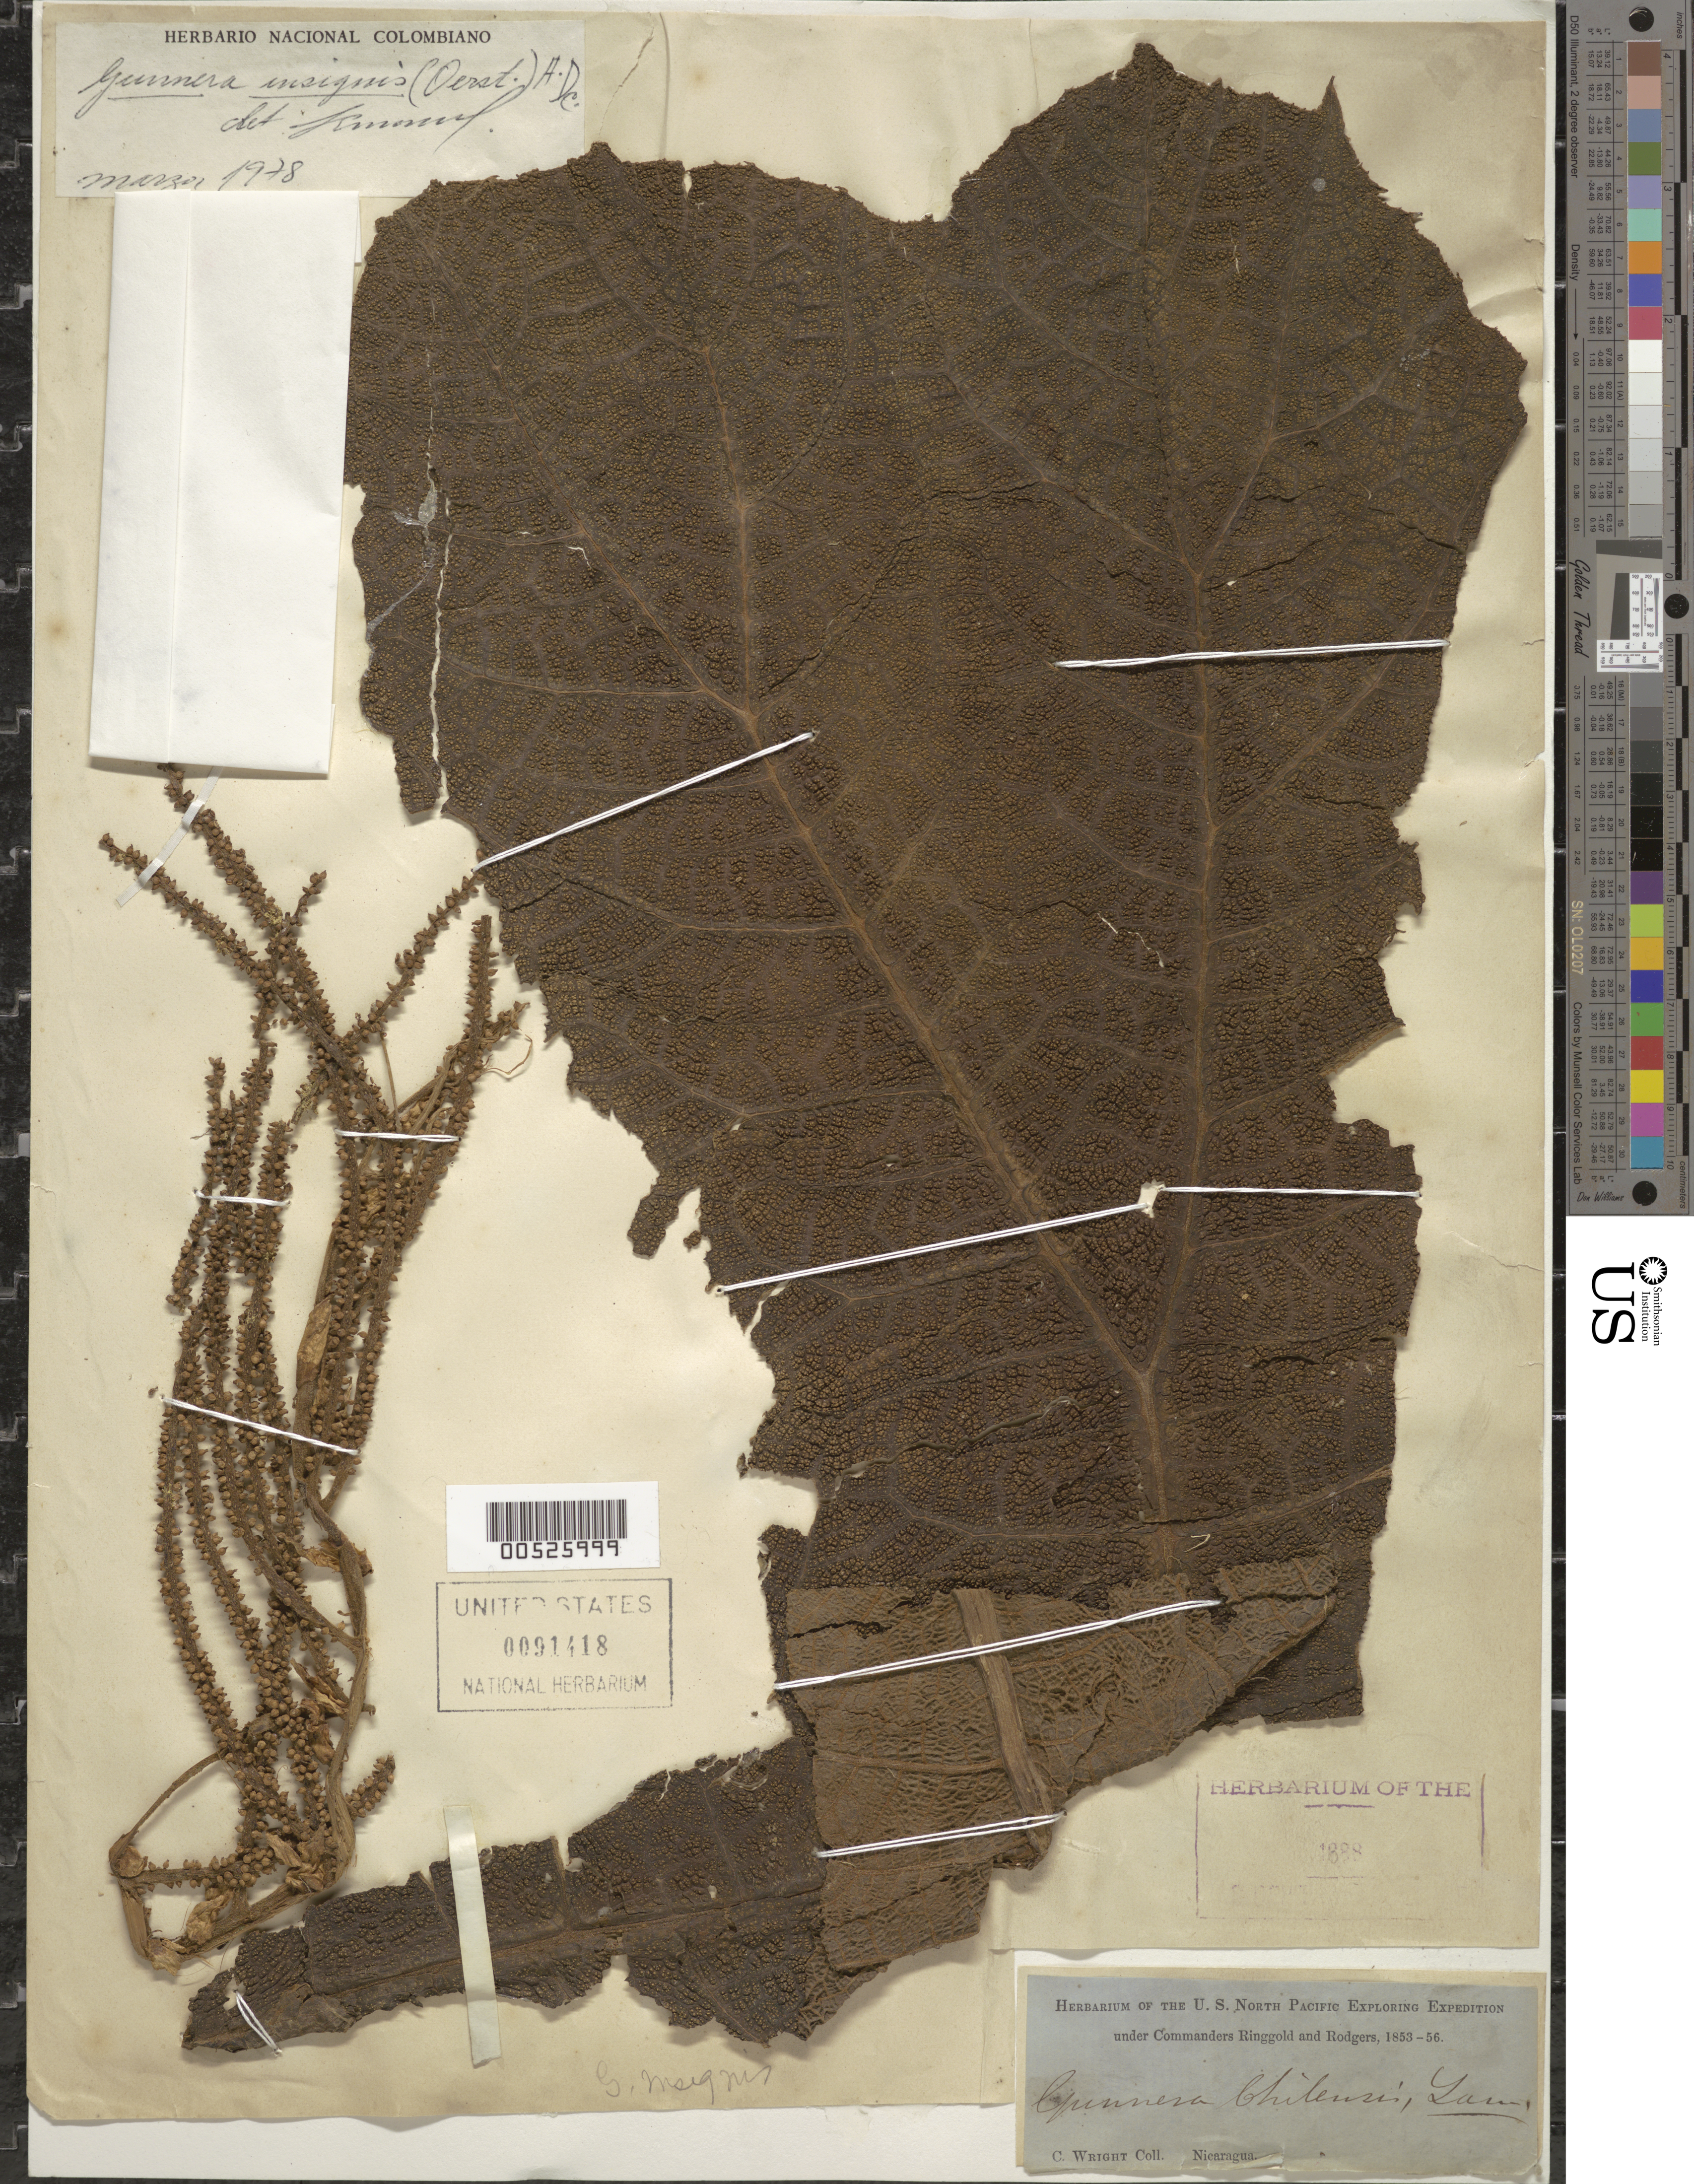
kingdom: Plantae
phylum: Tracheophyta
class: Magnoliopsida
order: Gunnerales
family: Gunneraceae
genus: Gunnera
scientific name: Gunnera insignis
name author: (Oerst.) A. DC.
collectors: C. Wright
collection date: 1853/1856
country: Nicaragua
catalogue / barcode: US 91418